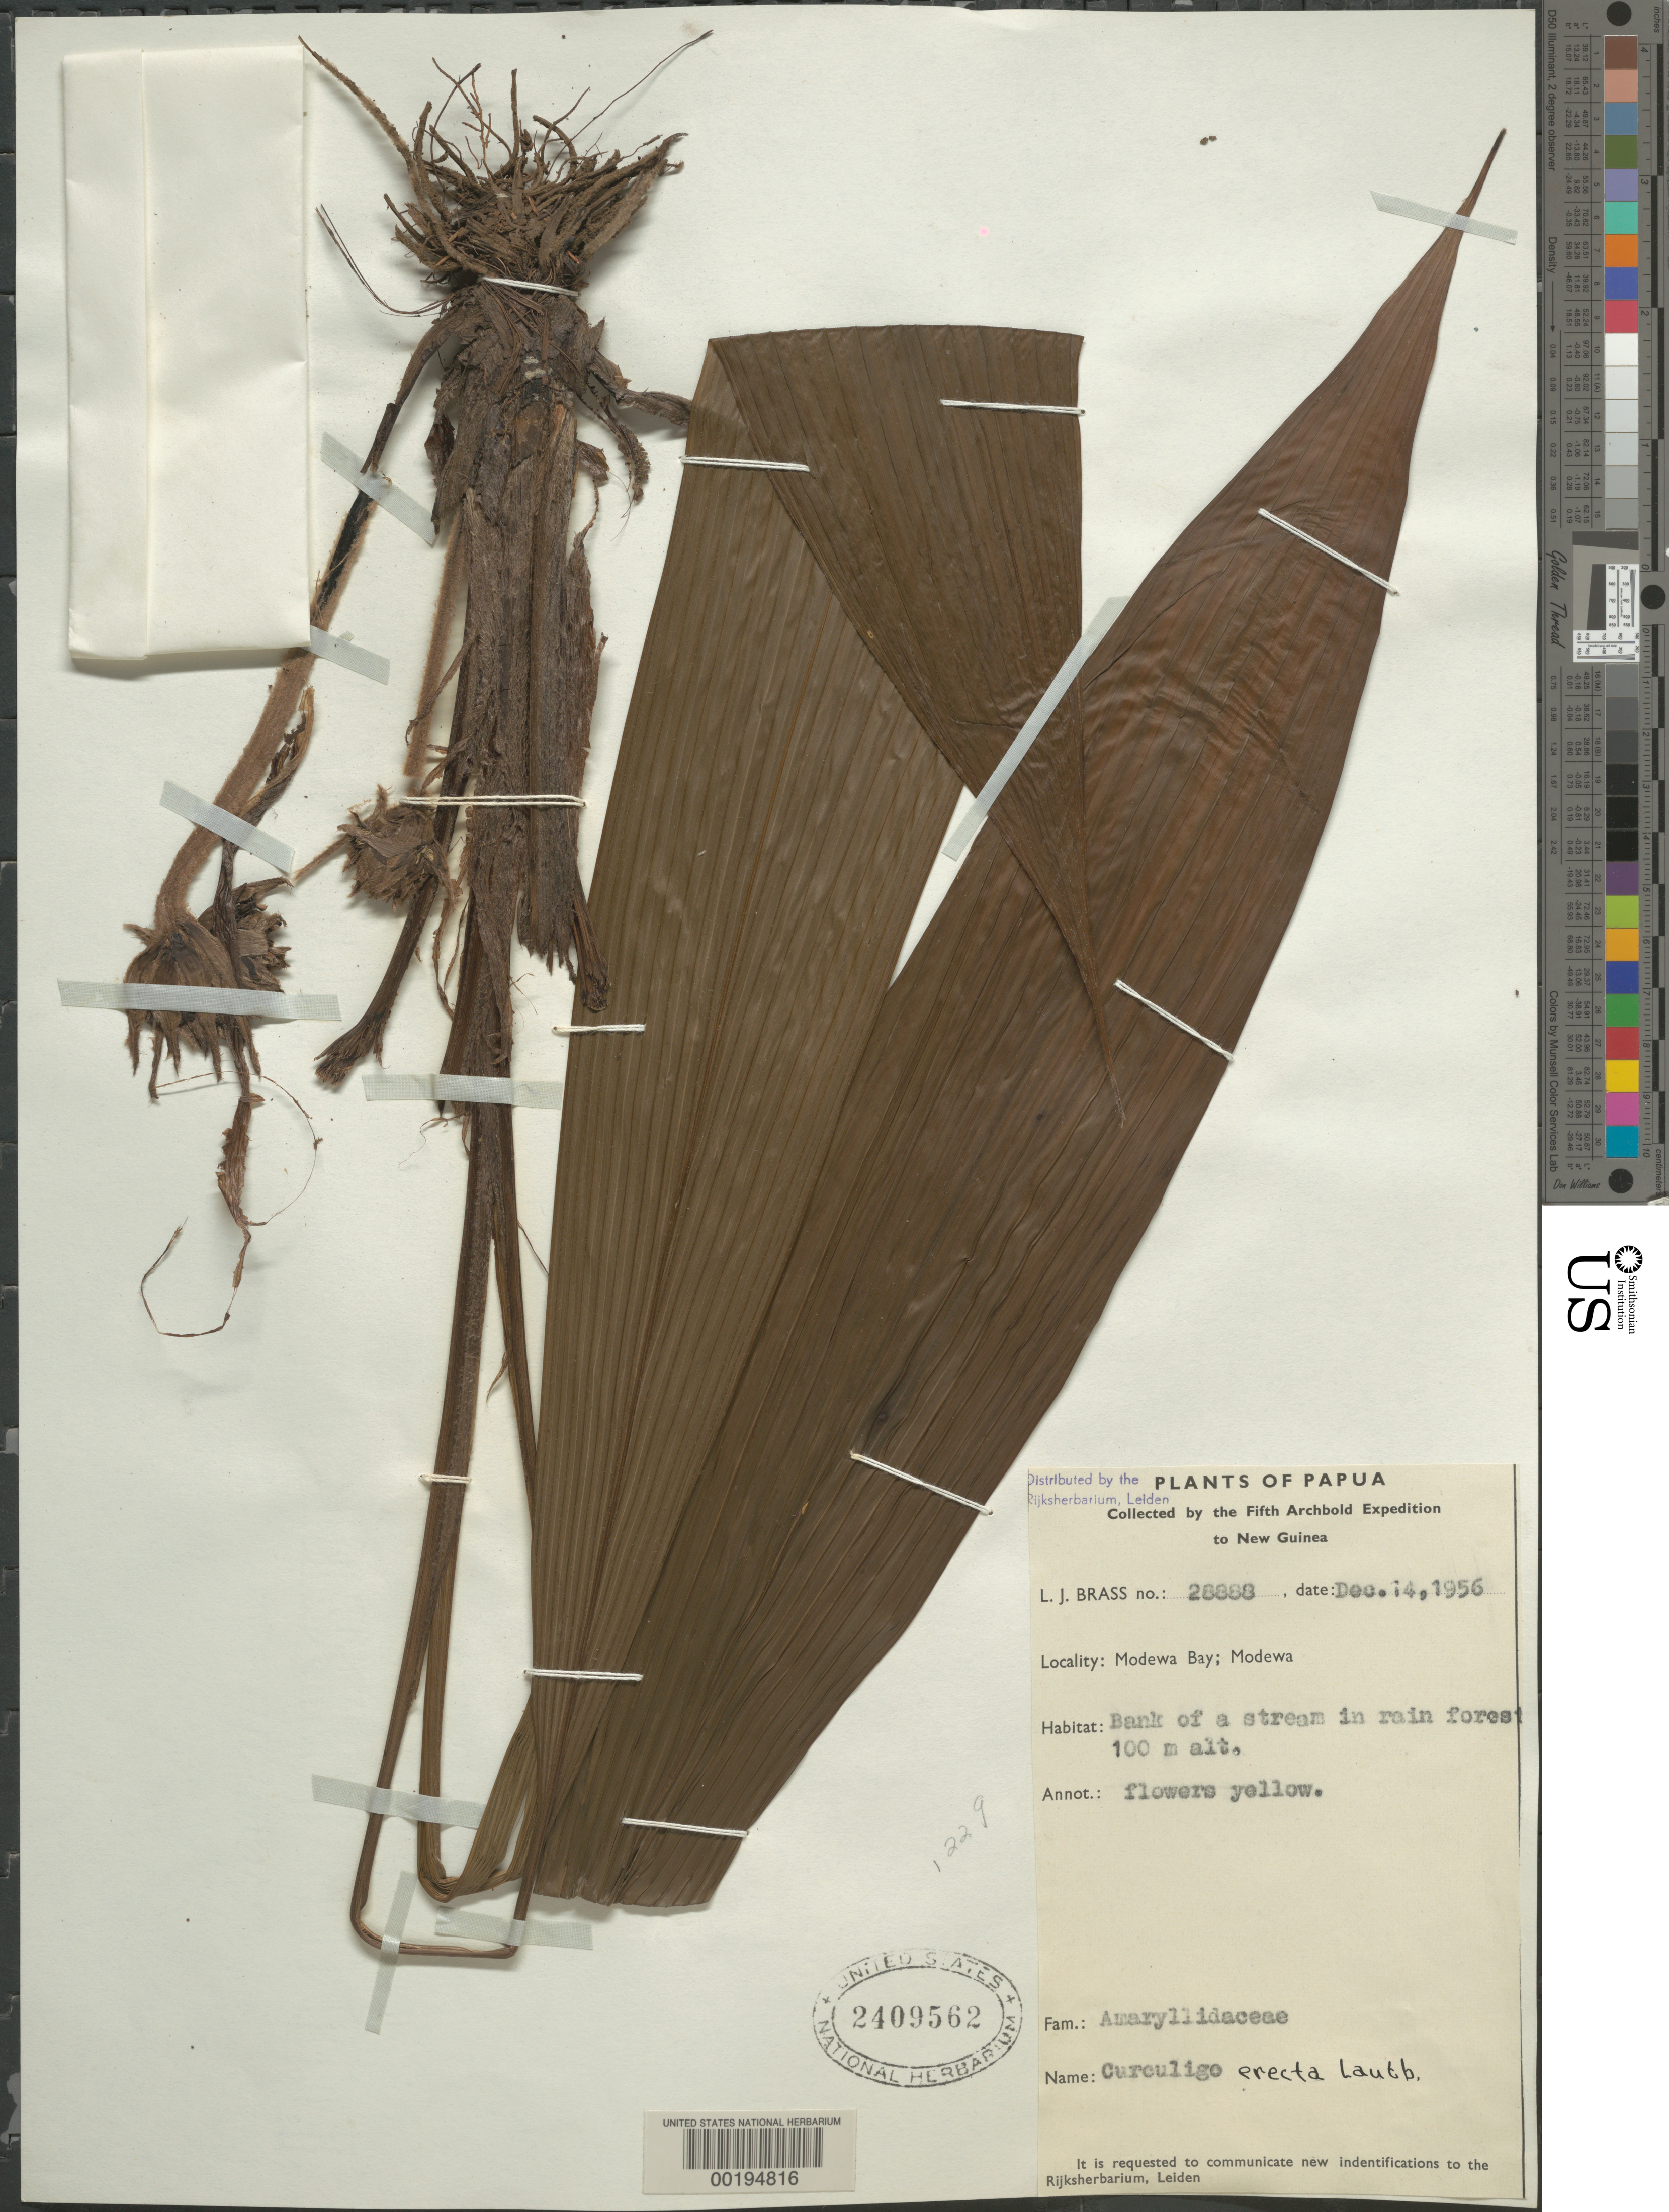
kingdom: Plantae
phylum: Tracheophyta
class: Liliopsida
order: Asparagales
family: Hypoxidaceae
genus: Curculigo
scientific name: Curculigo erecta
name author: Lauterb.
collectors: L. J. Brass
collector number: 28888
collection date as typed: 14 Dec 1956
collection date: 1956-12-14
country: Papua New Guinea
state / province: Milne Bay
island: New Guinea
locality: Modewa bay; modewa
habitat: Bank of a stream in rain forest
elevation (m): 100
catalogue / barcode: US 2409562